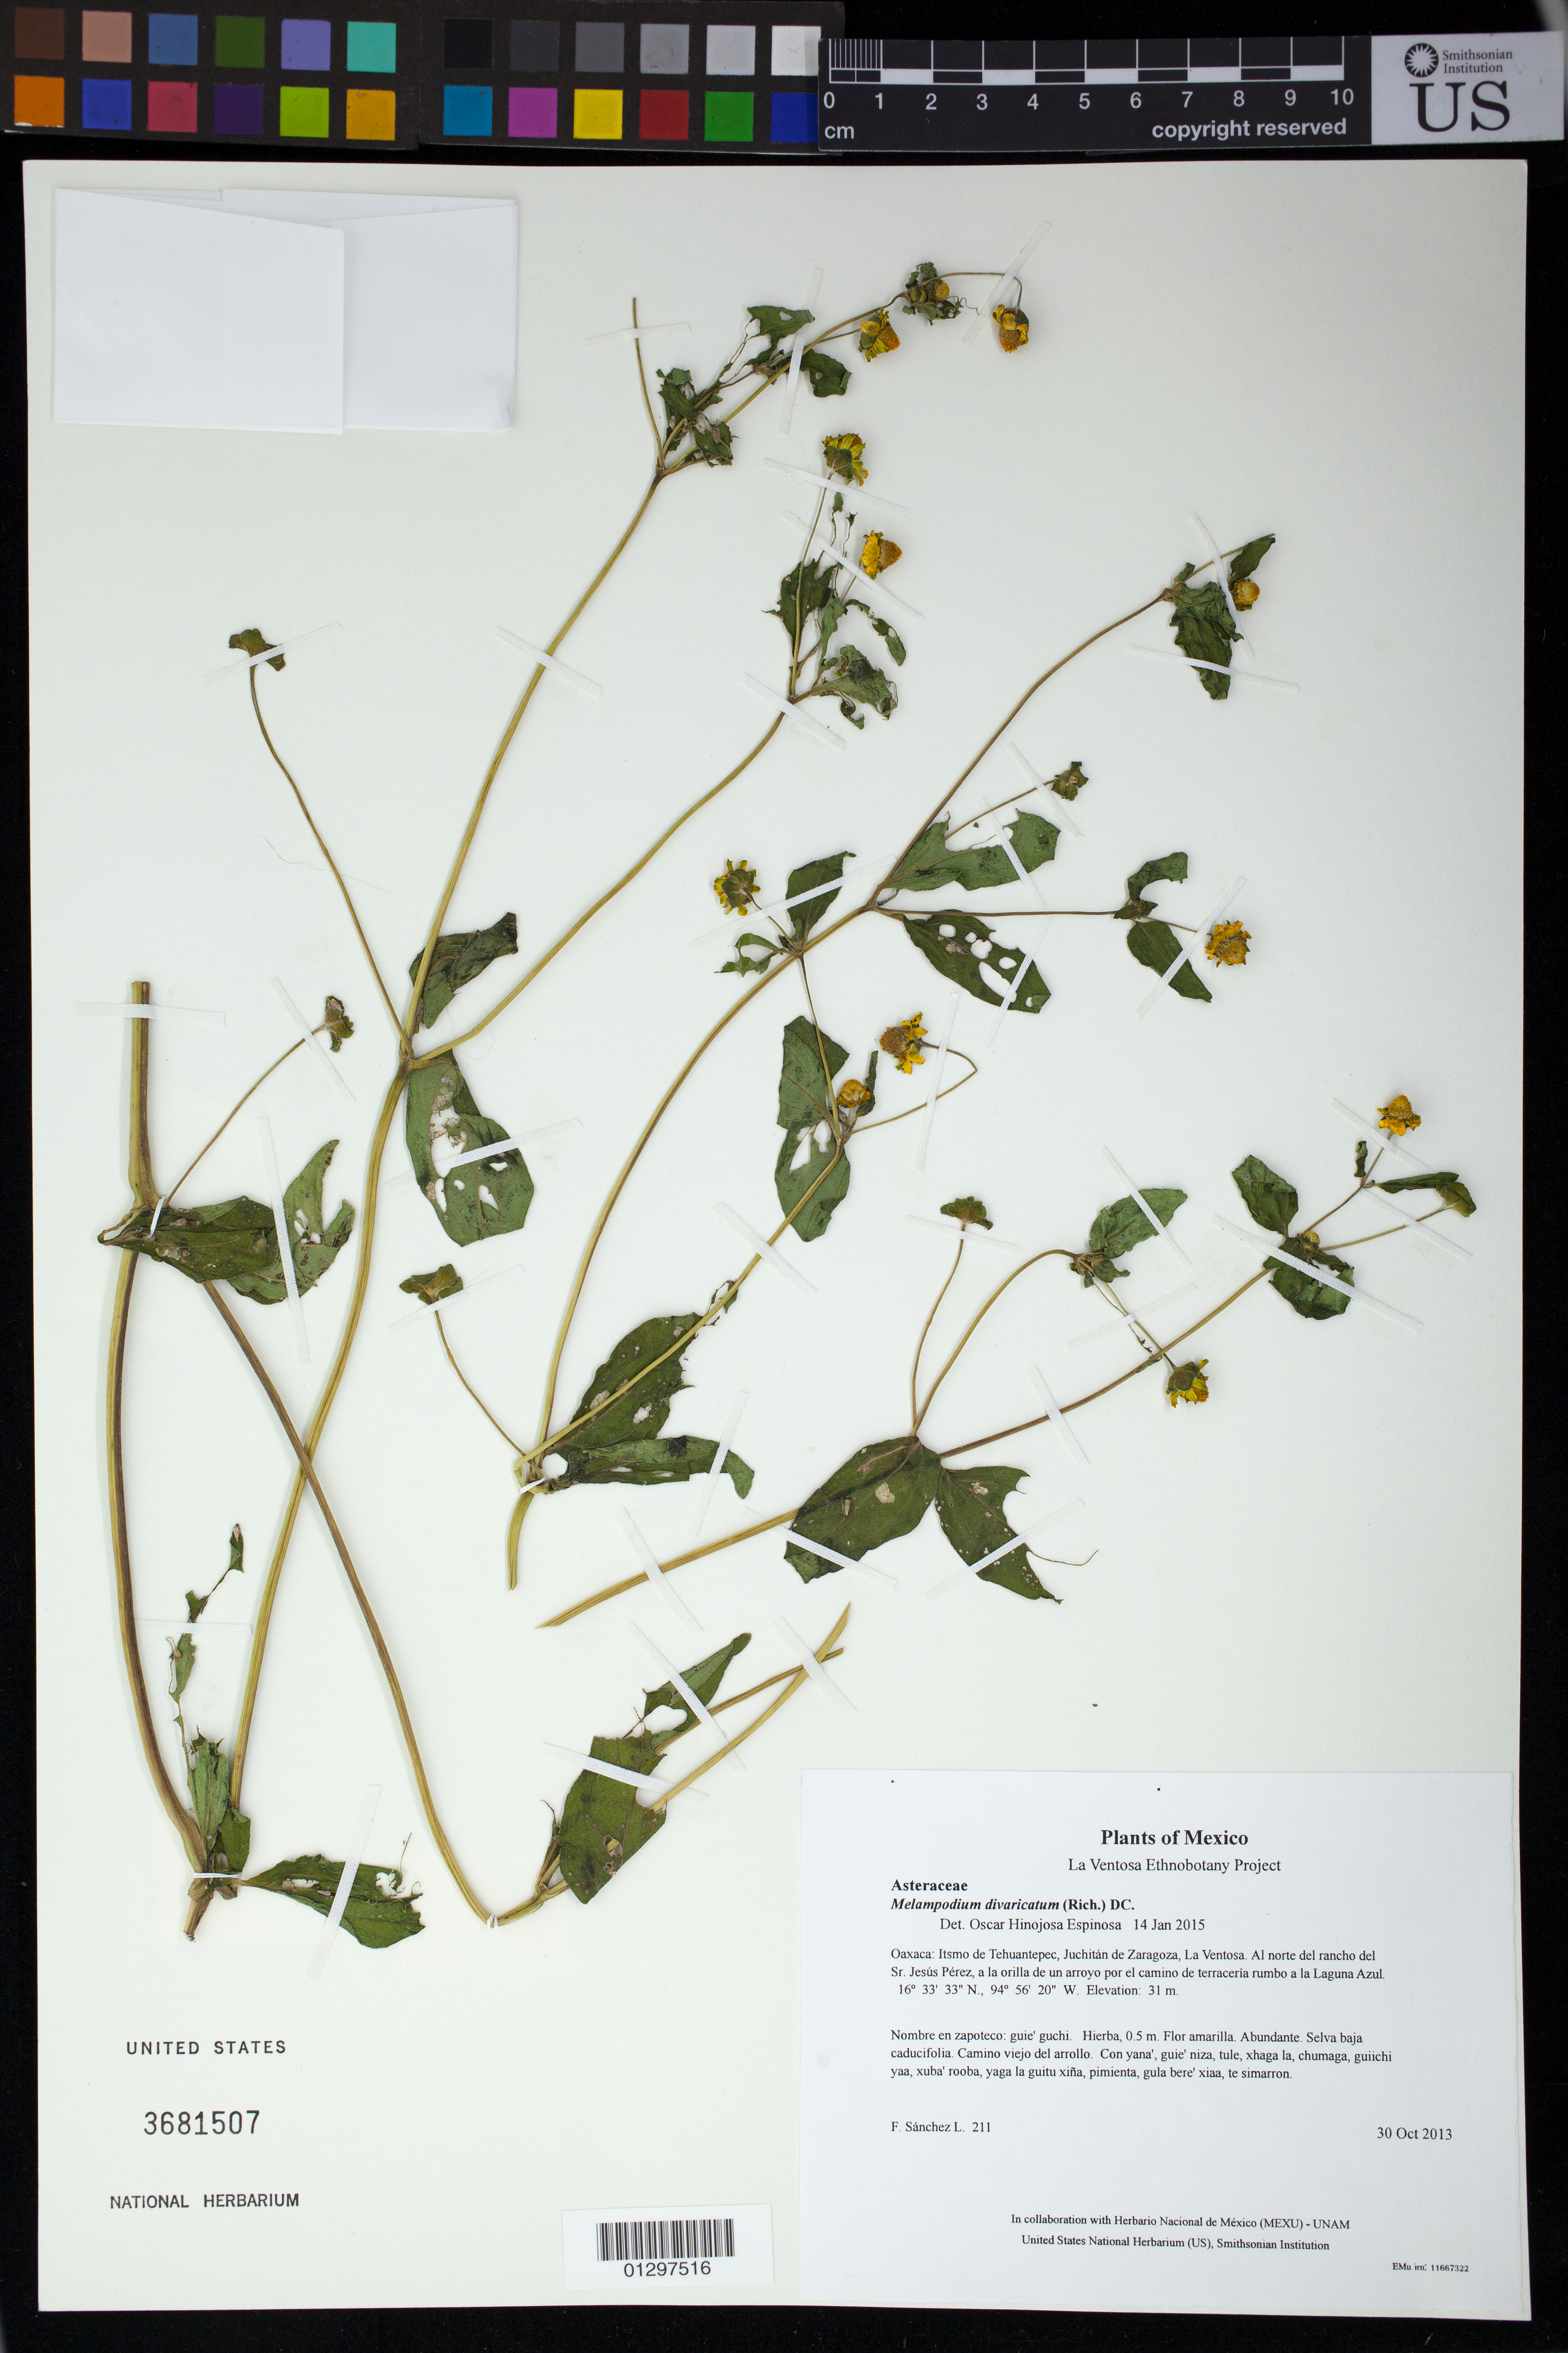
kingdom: Plantae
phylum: Tracheophyta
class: Magnoliopsida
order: Asterales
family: Asteraceae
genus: Melampodium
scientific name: Melampodium divaricatum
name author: (Rich.) DC.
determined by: Hinojosa E., O.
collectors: F. Sánchez L.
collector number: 211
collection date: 2013-10-30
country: Mexico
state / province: Oaxaca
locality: Itsmo de Tehuantepec, Juchitán de Zaragoza, La Ventosa. Al norte del rancho del Sr. Jesús Pérez, a la orilla de un arroyo por el camino de terracería rumbo a la Laguna Azul.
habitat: Selva baja caducifolia. Camino viejo del arrollo.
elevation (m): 31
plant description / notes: MEXU, US; Guixi bandaga. 0.5 m. Guie' naguchi. Stale.; flor amarilla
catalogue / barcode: US 3681507